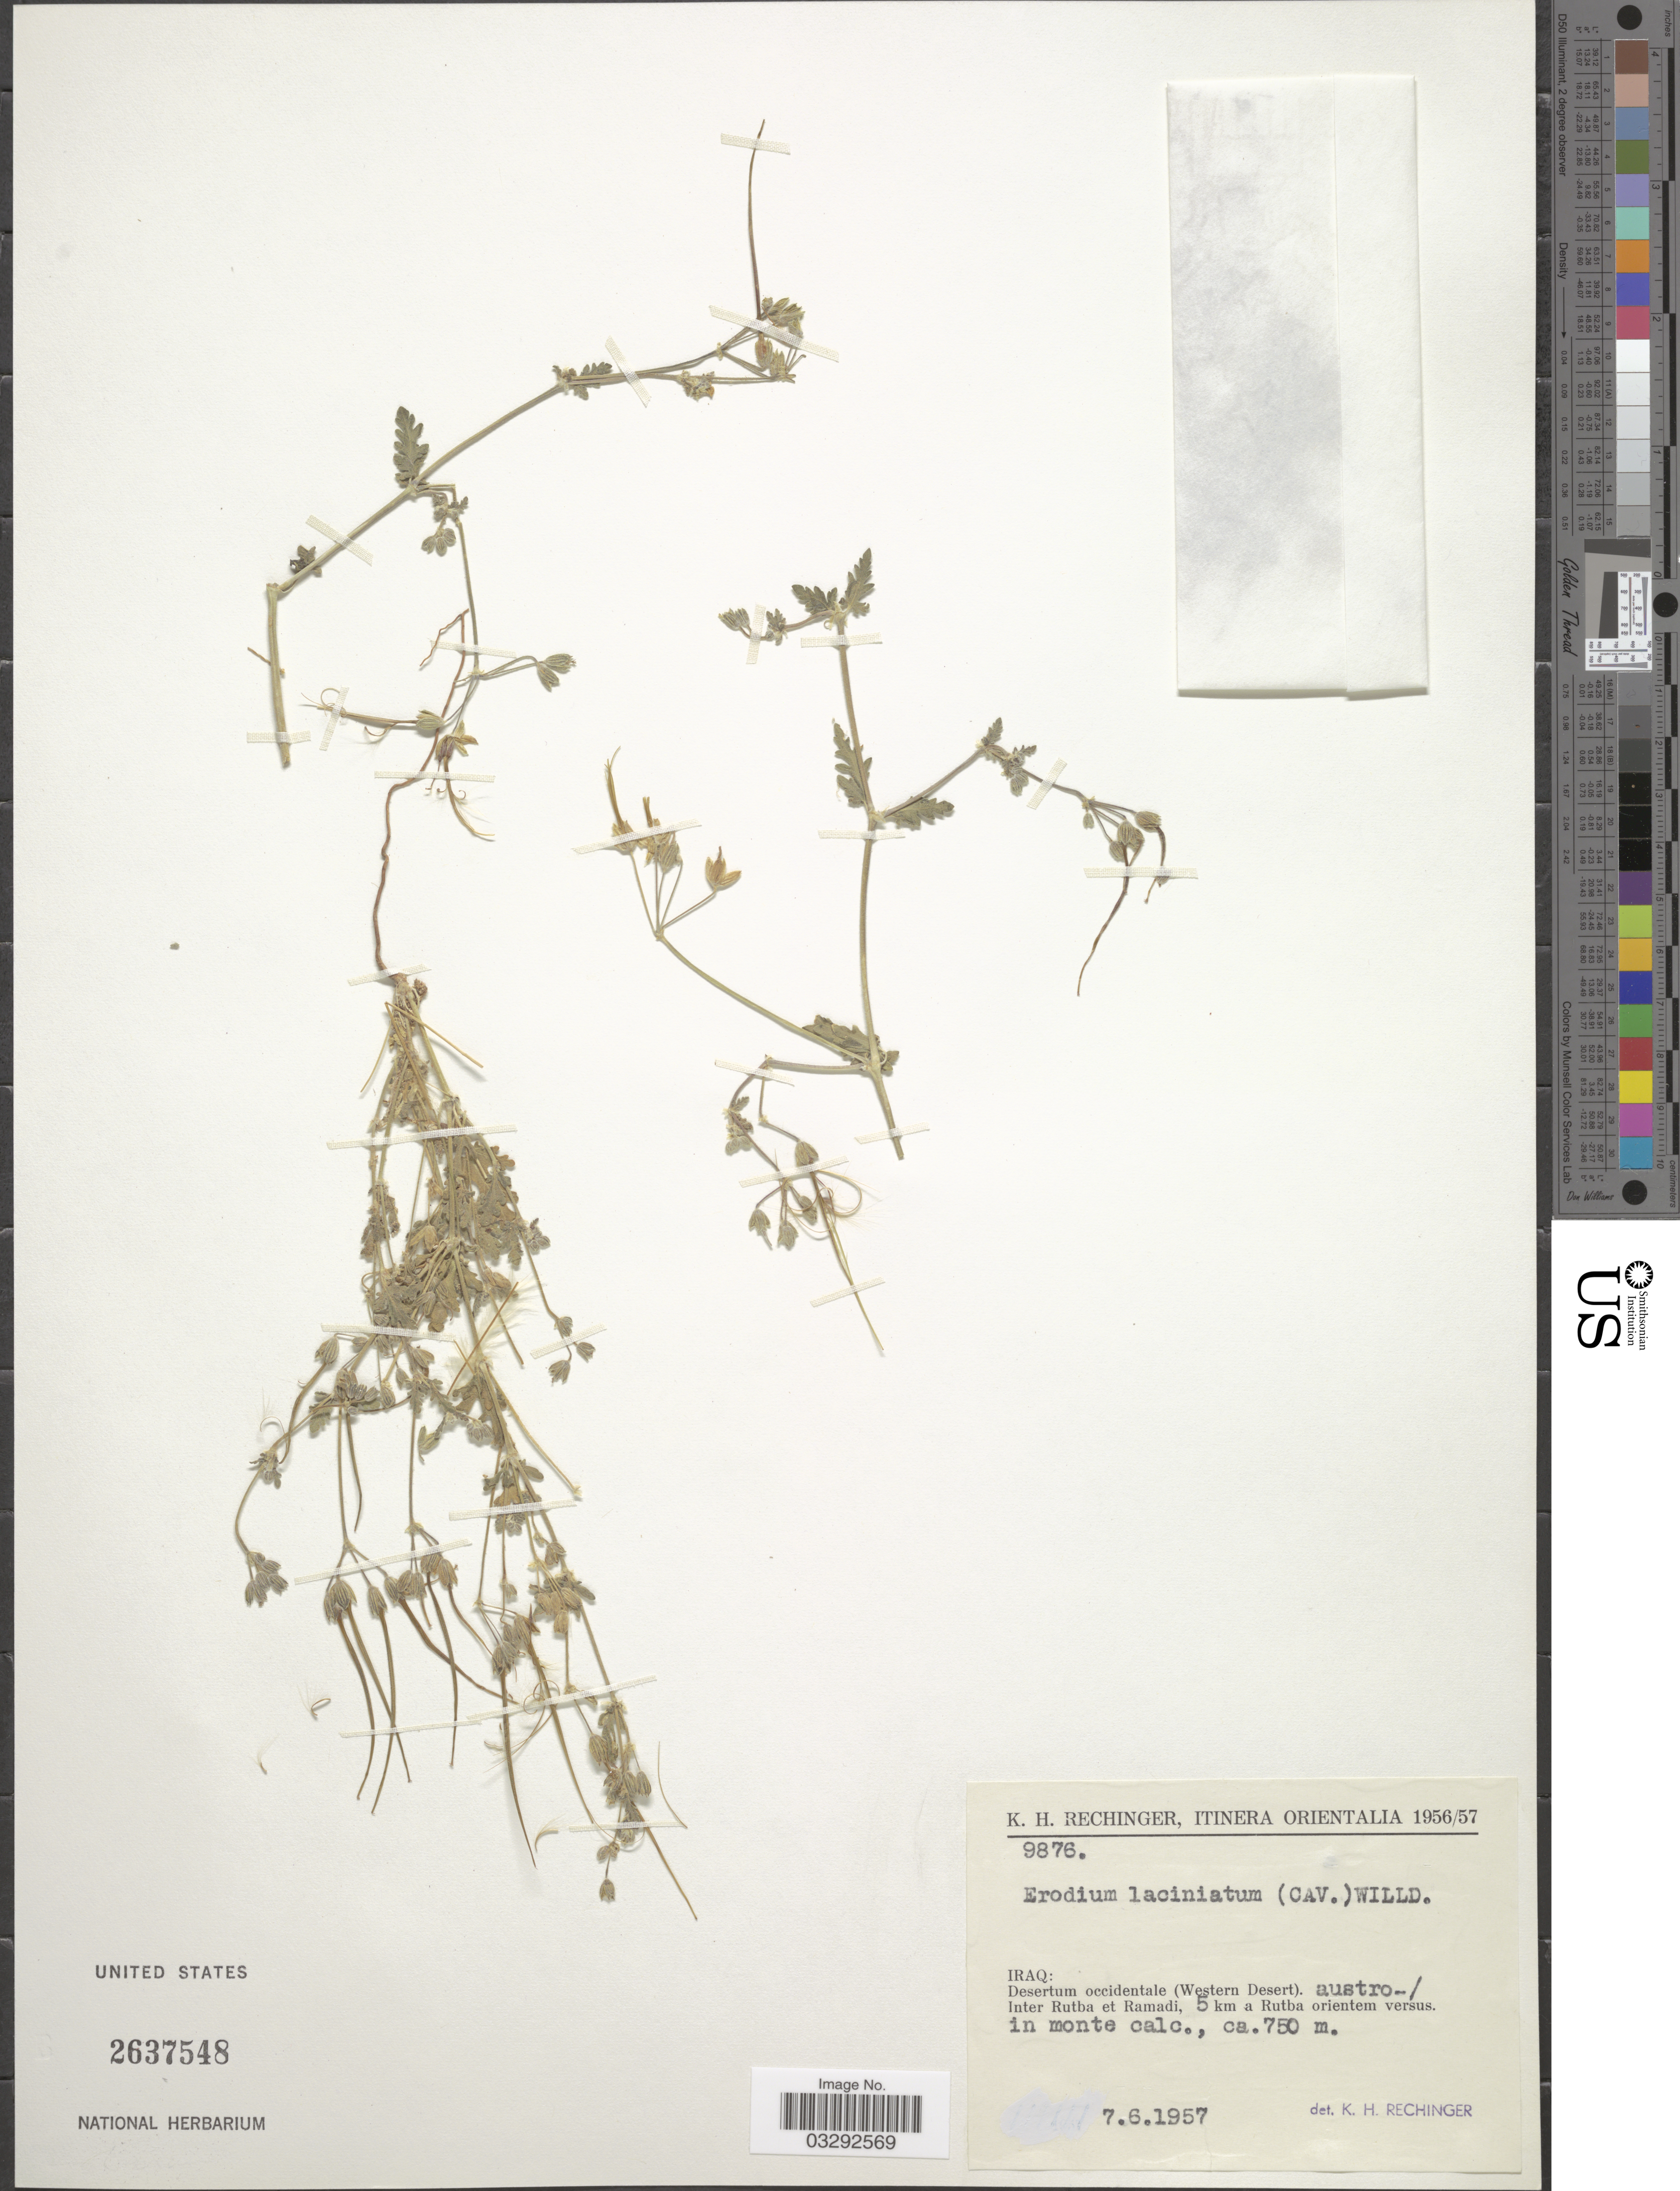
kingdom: Plantae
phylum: Tracheophyta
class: Magnoliopsida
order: Geraniales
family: Geraniaceae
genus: Erodium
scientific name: Erodium laciniatum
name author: (Cav.) Willd.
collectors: K. H. Rechinger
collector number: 9876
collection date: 1957-06-07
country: Iraq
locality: Intinera Orientalia. Desertum occidentale (Western Desert). Austro-/ Inter Rutba et Ramadi, 5 km a Rutba orientem versus in monte calc.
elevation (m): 750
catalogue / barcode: US 2637548